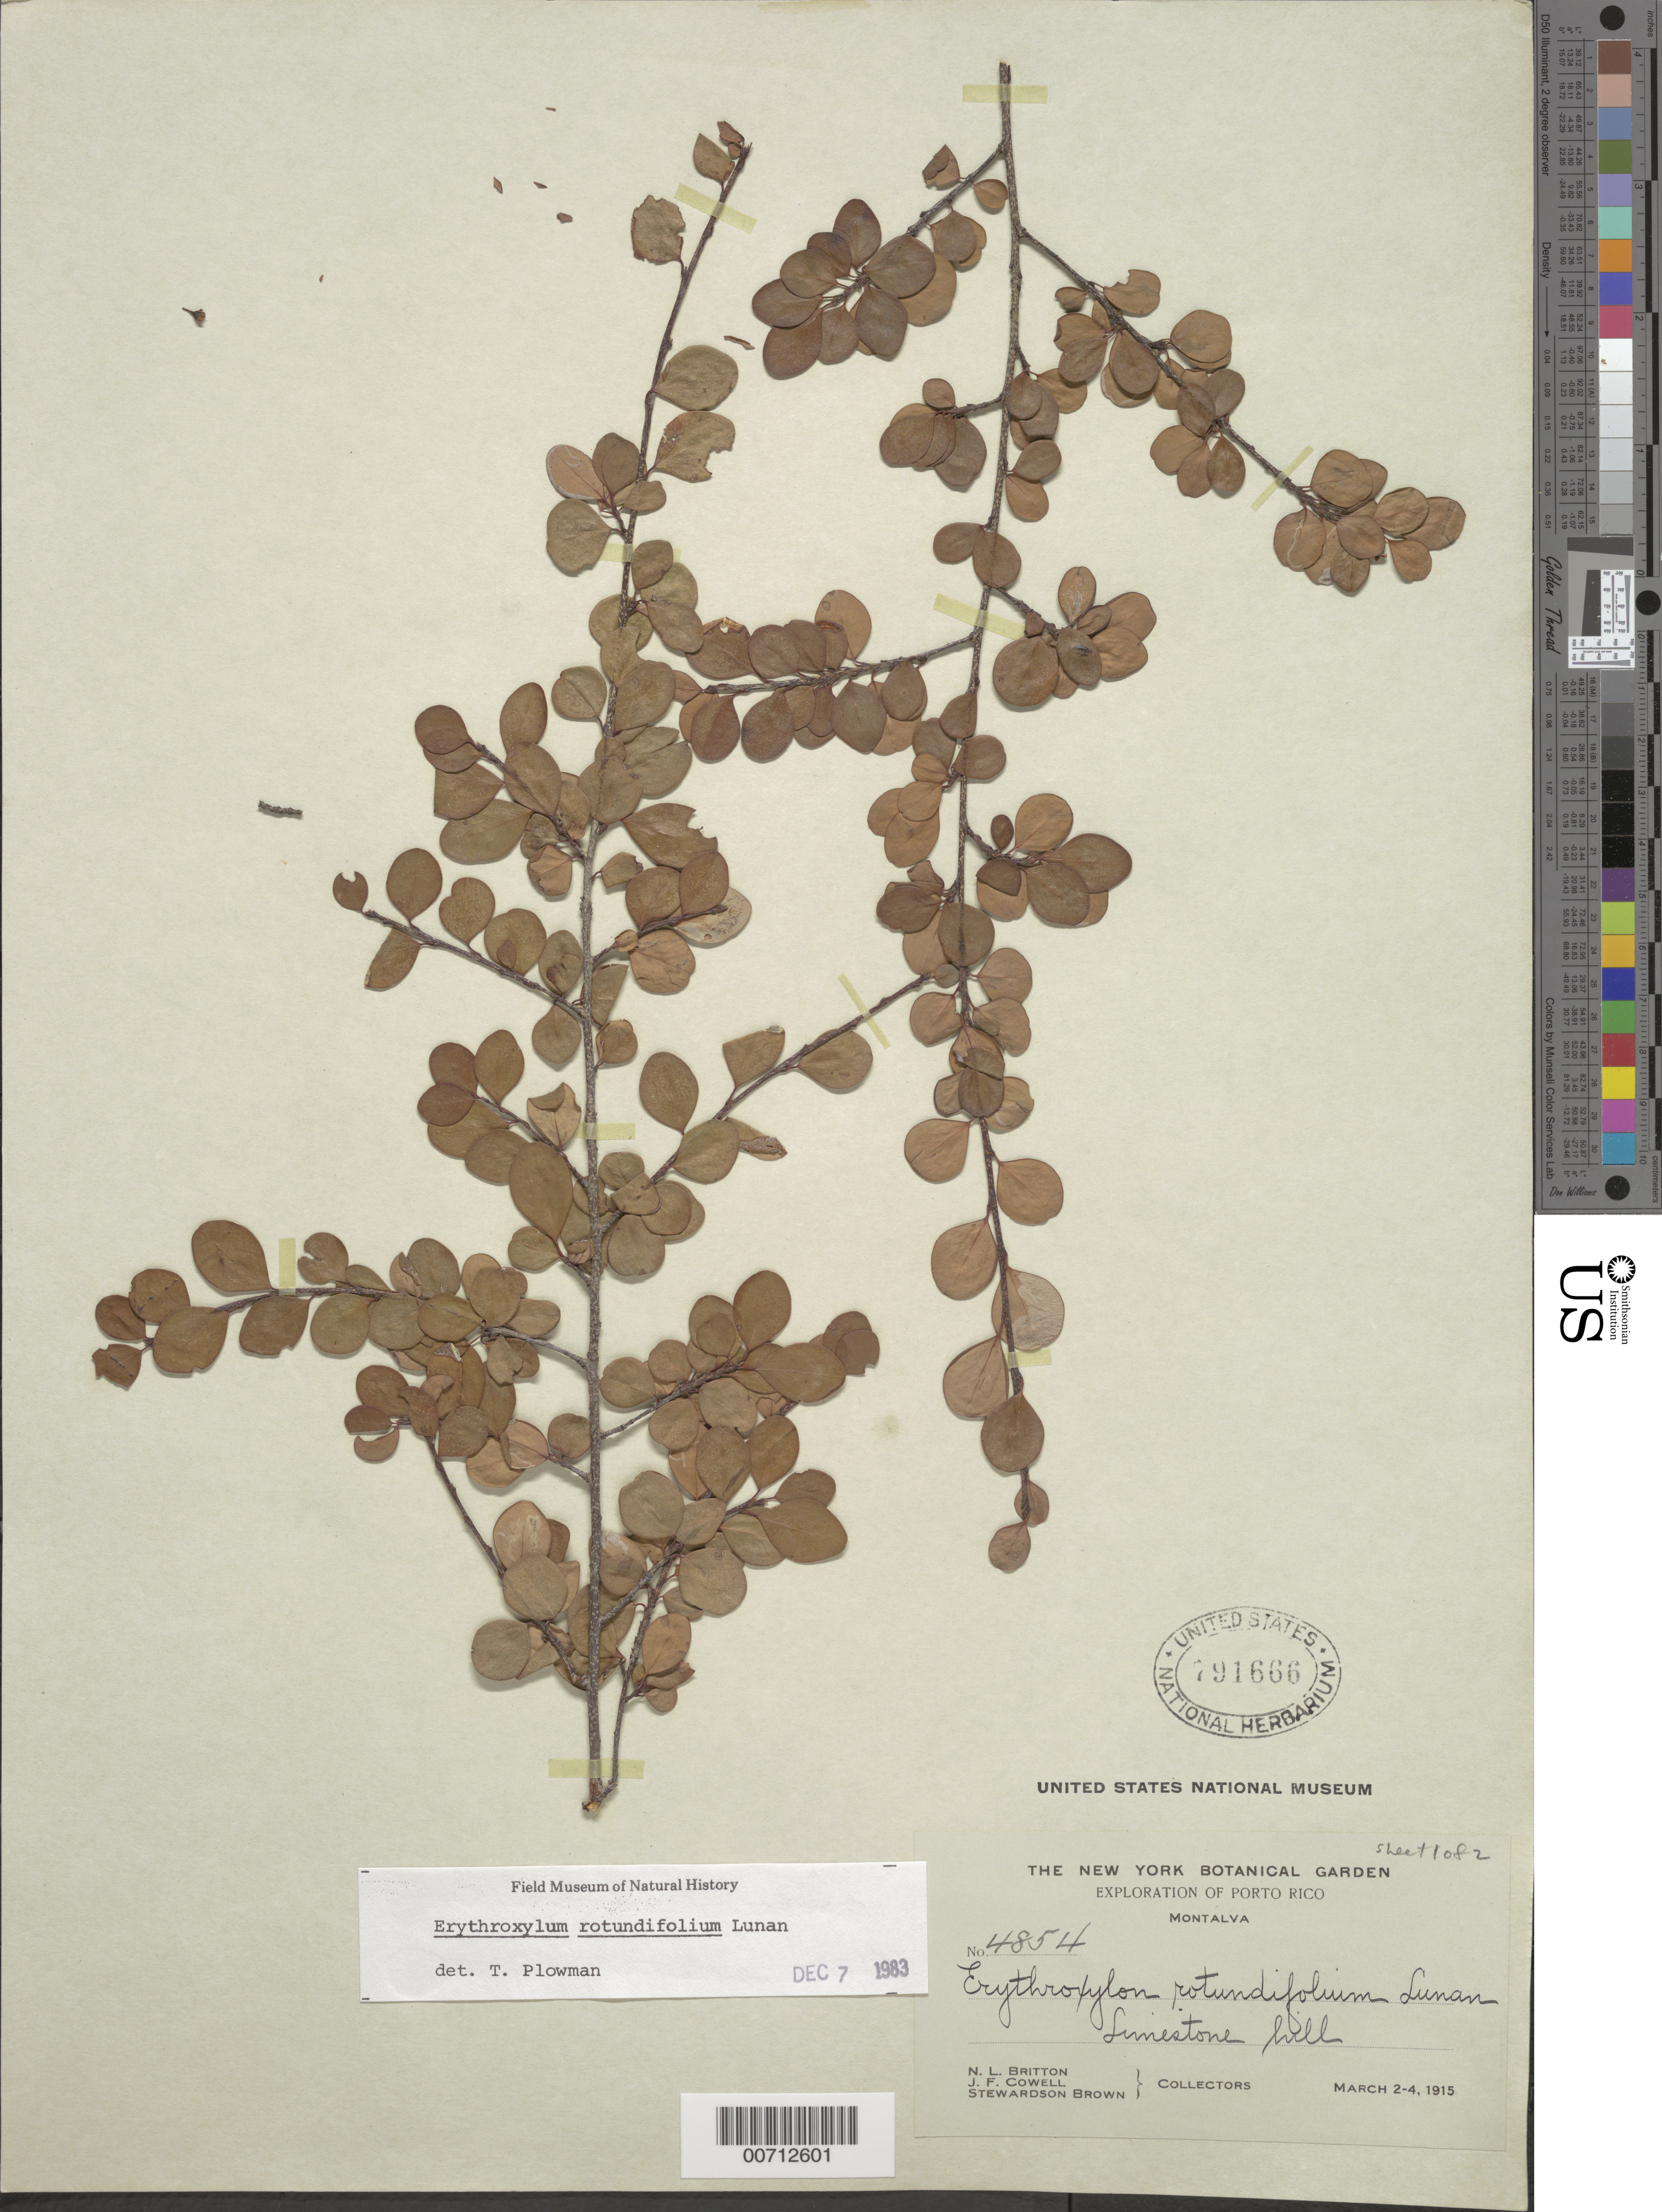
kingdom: Plantae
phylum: Tracheophyta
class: Magnoliopsida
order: Malpighiales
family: Erythroxylaceae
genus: Erythroxylum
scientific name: Erythroxylum rotundifolium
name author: Lunan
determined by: Plowman, Timothy C.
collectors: N. Britton, J. F. Cowell & S. Brown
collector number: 4854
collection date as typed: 02 Mar 1915 to 04 Mar 1915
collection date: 1915-03-02/1915-03-04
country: Puerto Rico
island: Greater Antilles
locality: Montalva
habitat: Limestone hill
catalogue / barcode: US 791666